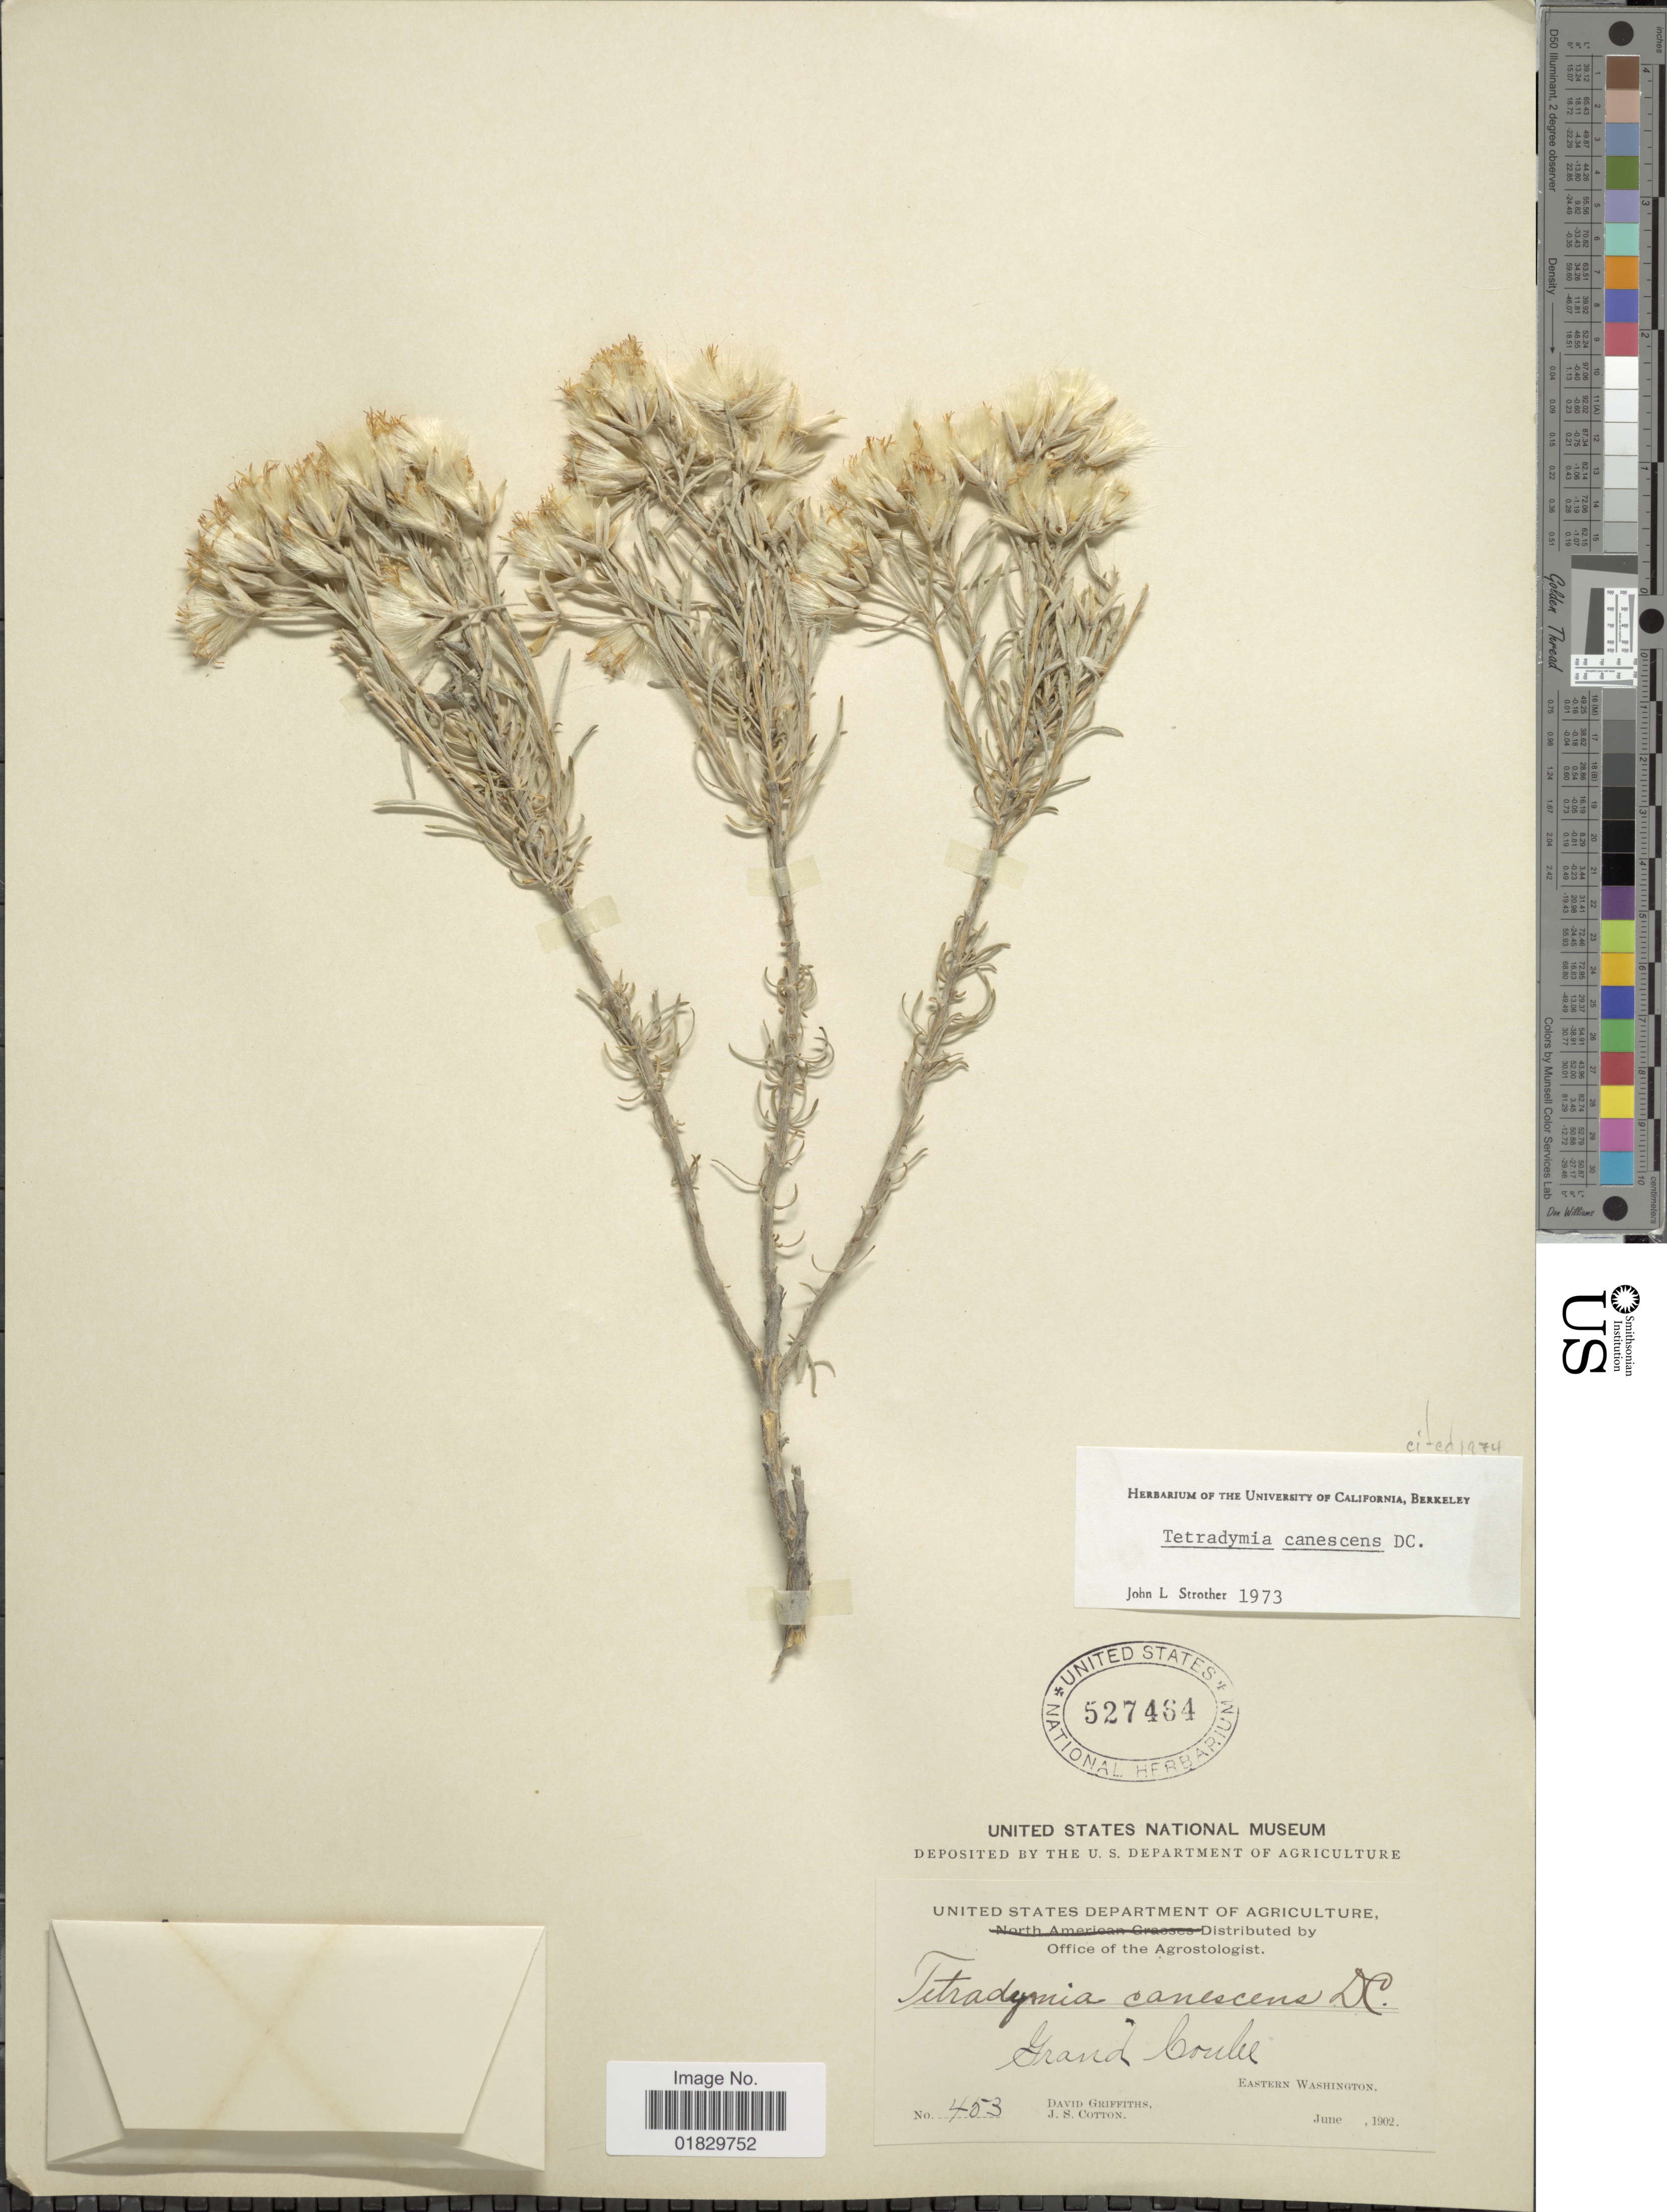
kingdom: Plantae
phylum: Tracheophyta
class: Magnoliopsida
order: Asterales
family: Asteraceae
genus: Tetradymia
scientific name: Tetradymia canescens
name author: DC.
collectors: D. Griffiths & J. S. Cotton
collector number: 453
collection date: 1902-06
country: United States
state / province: Washington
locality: Grand Coulee, Eastern Washington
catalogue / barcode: US 527464